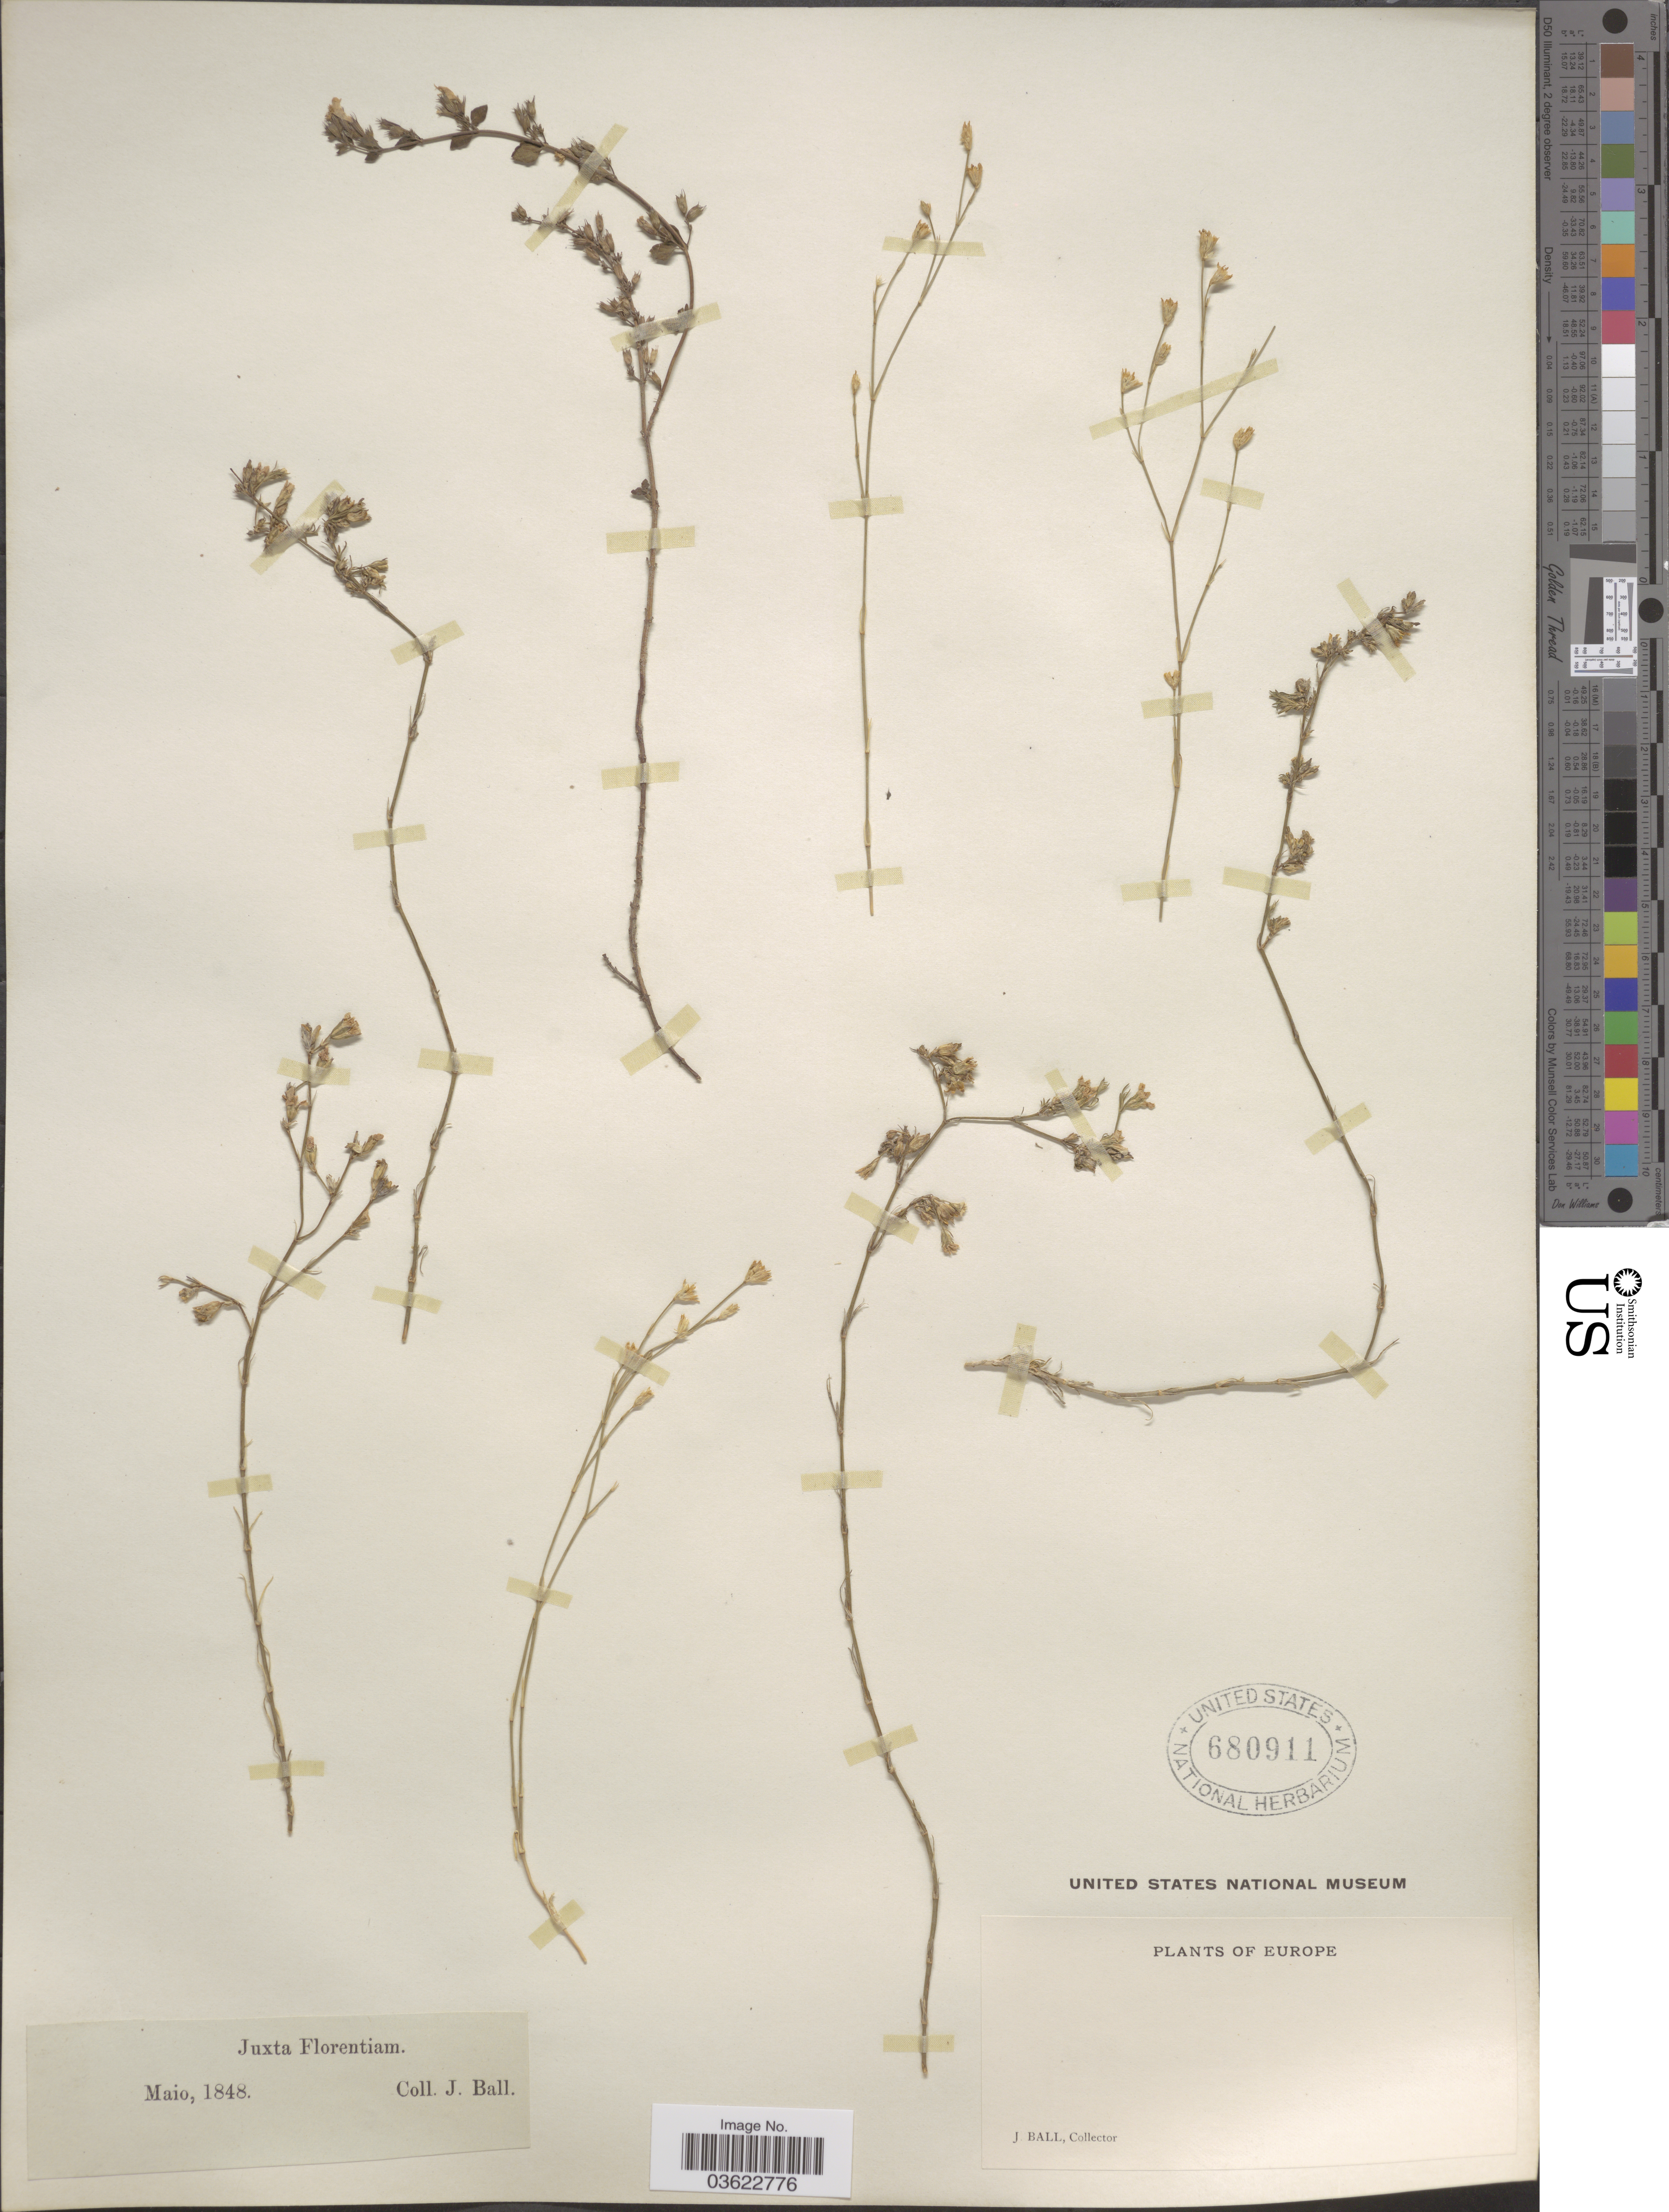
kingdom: Plantae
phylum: Tracheophyta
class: Magnoliopsida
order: Caryophyllales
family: Caryophyllaceae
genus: Arenaria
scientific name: Arenaria sp.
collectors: J. Ball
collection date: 1848-05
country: Italy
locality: Juxta Florentiam. Europe.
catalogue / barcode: US 680911